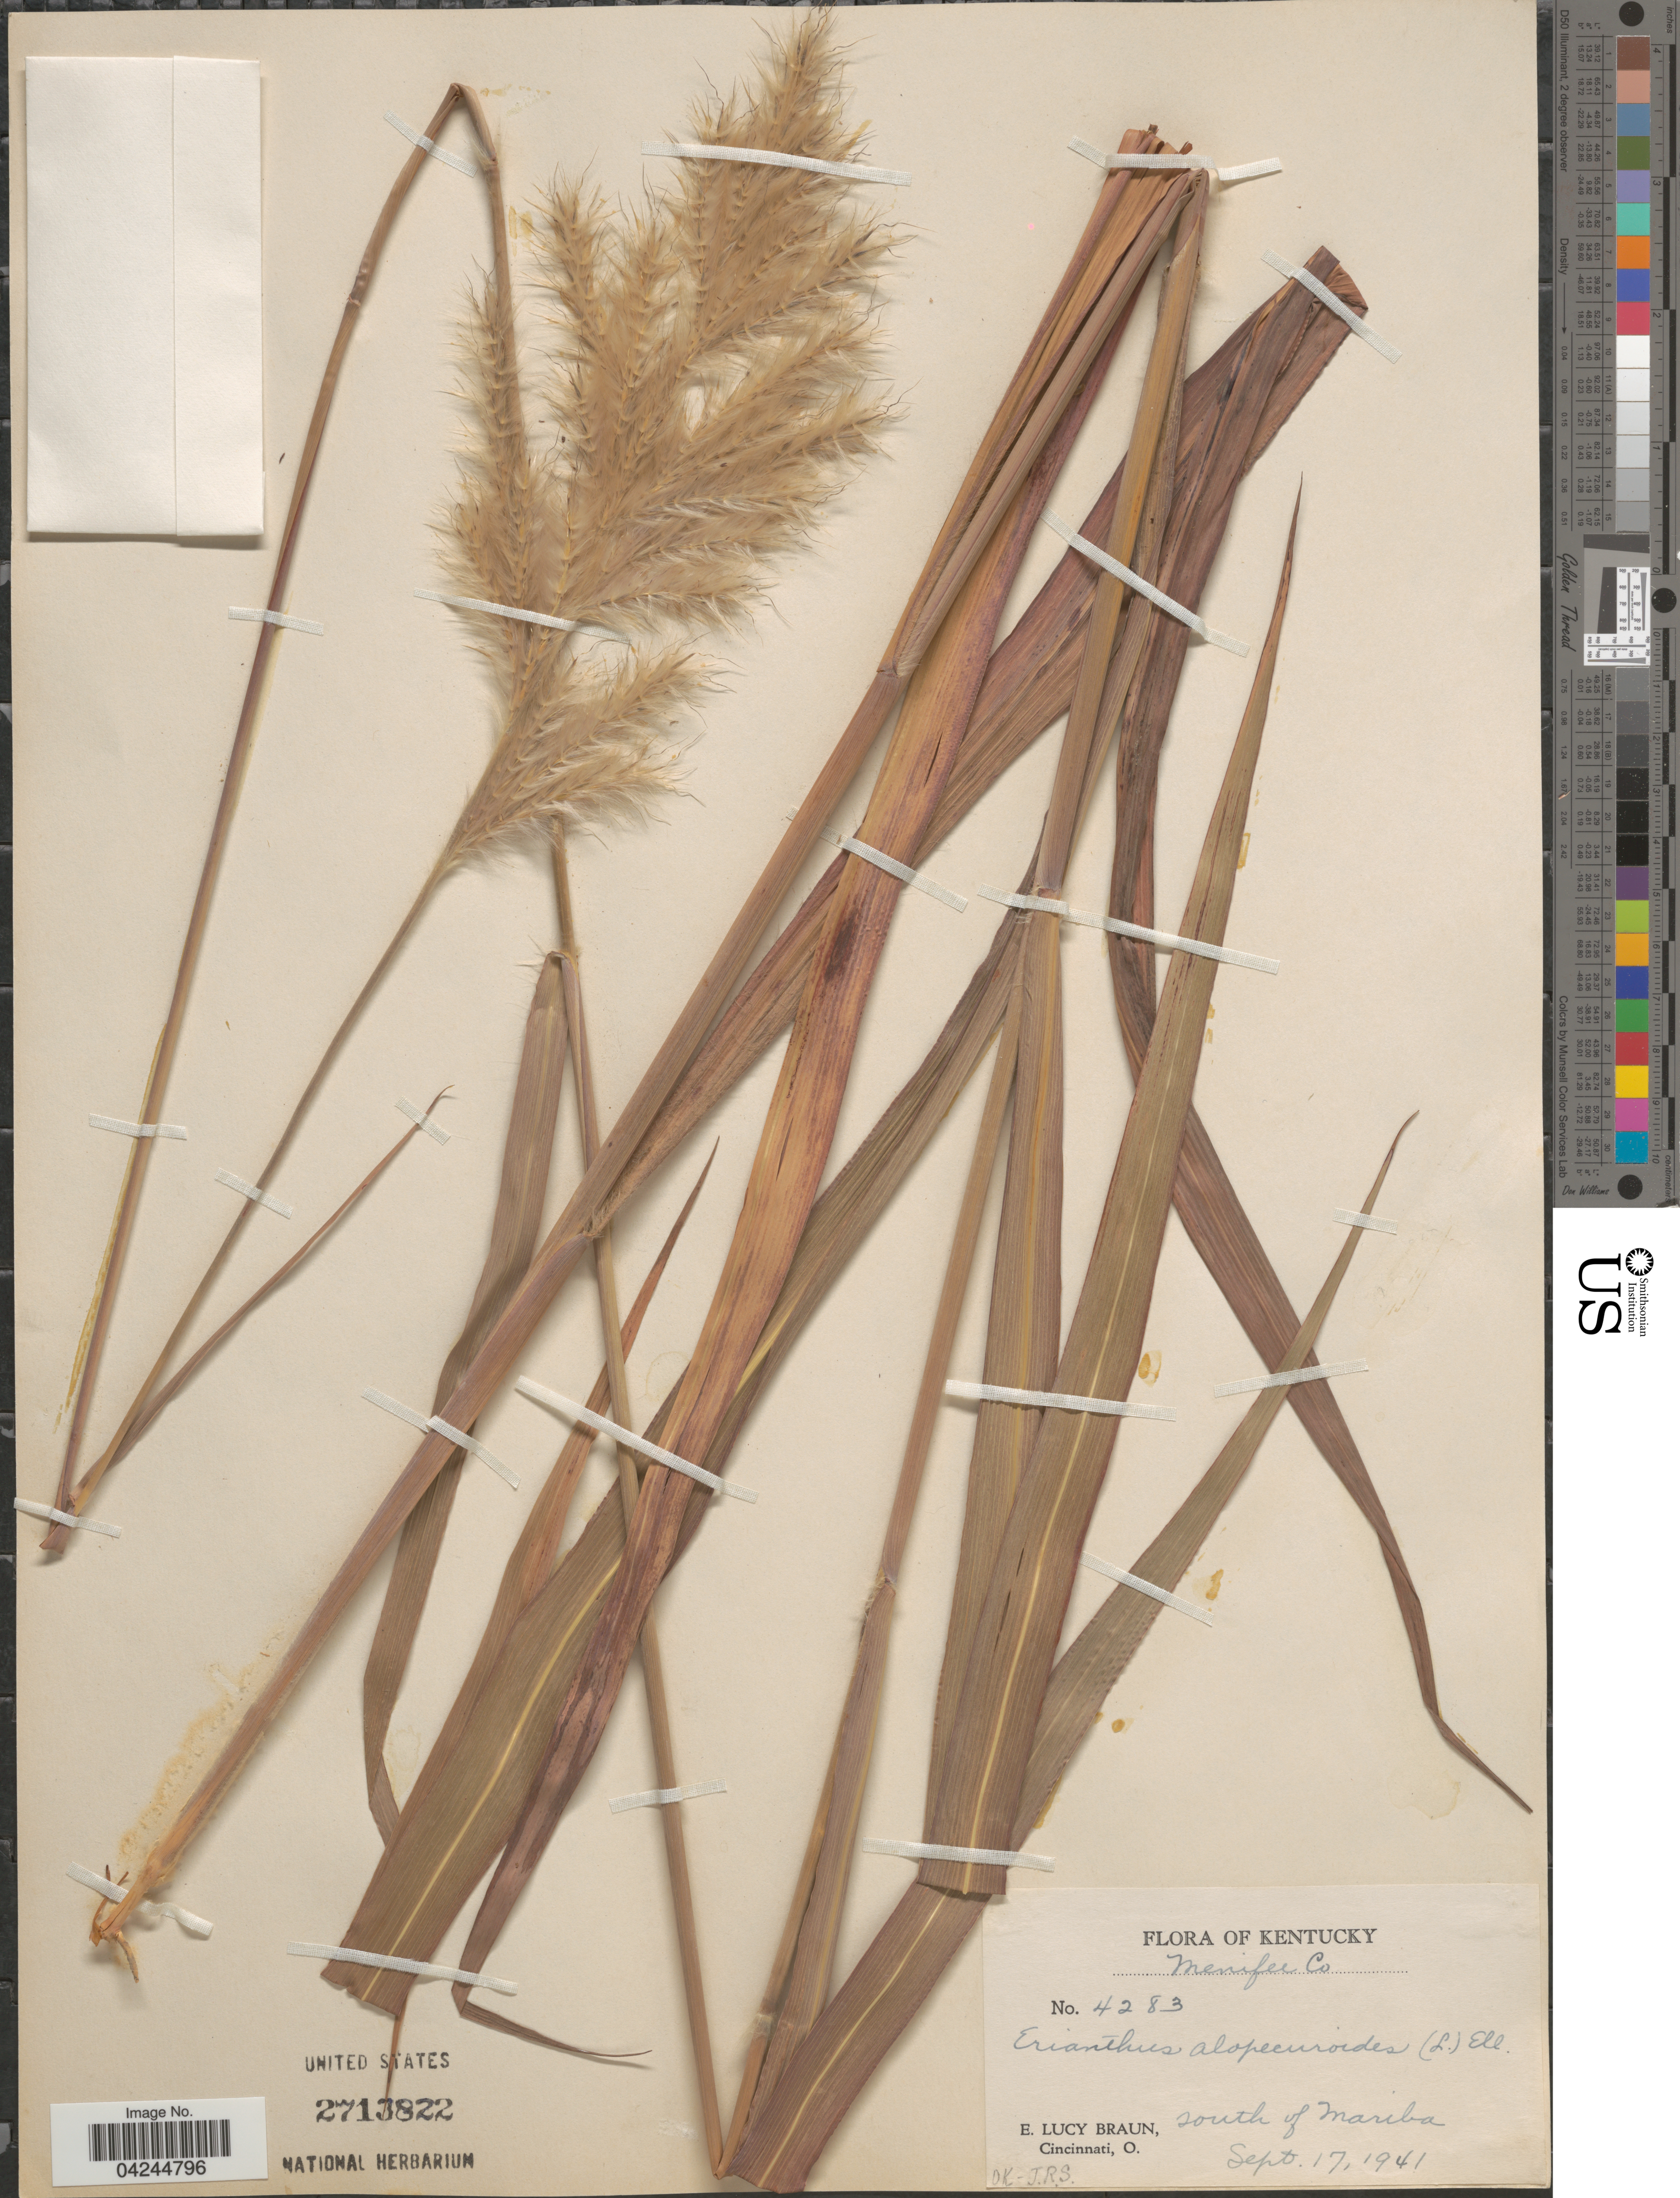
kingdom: Plantae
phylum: Tracheophyta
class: Liliopsida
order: Poales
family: Poaceae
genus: Erianthus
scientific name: Erianthus alopecuroides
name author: Elliott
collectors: E. L. Braun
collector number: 4283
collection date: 1941-09-17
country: United States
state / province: Kentucky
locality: Menifee Co. South of Mariba.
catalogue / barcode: US 2713822